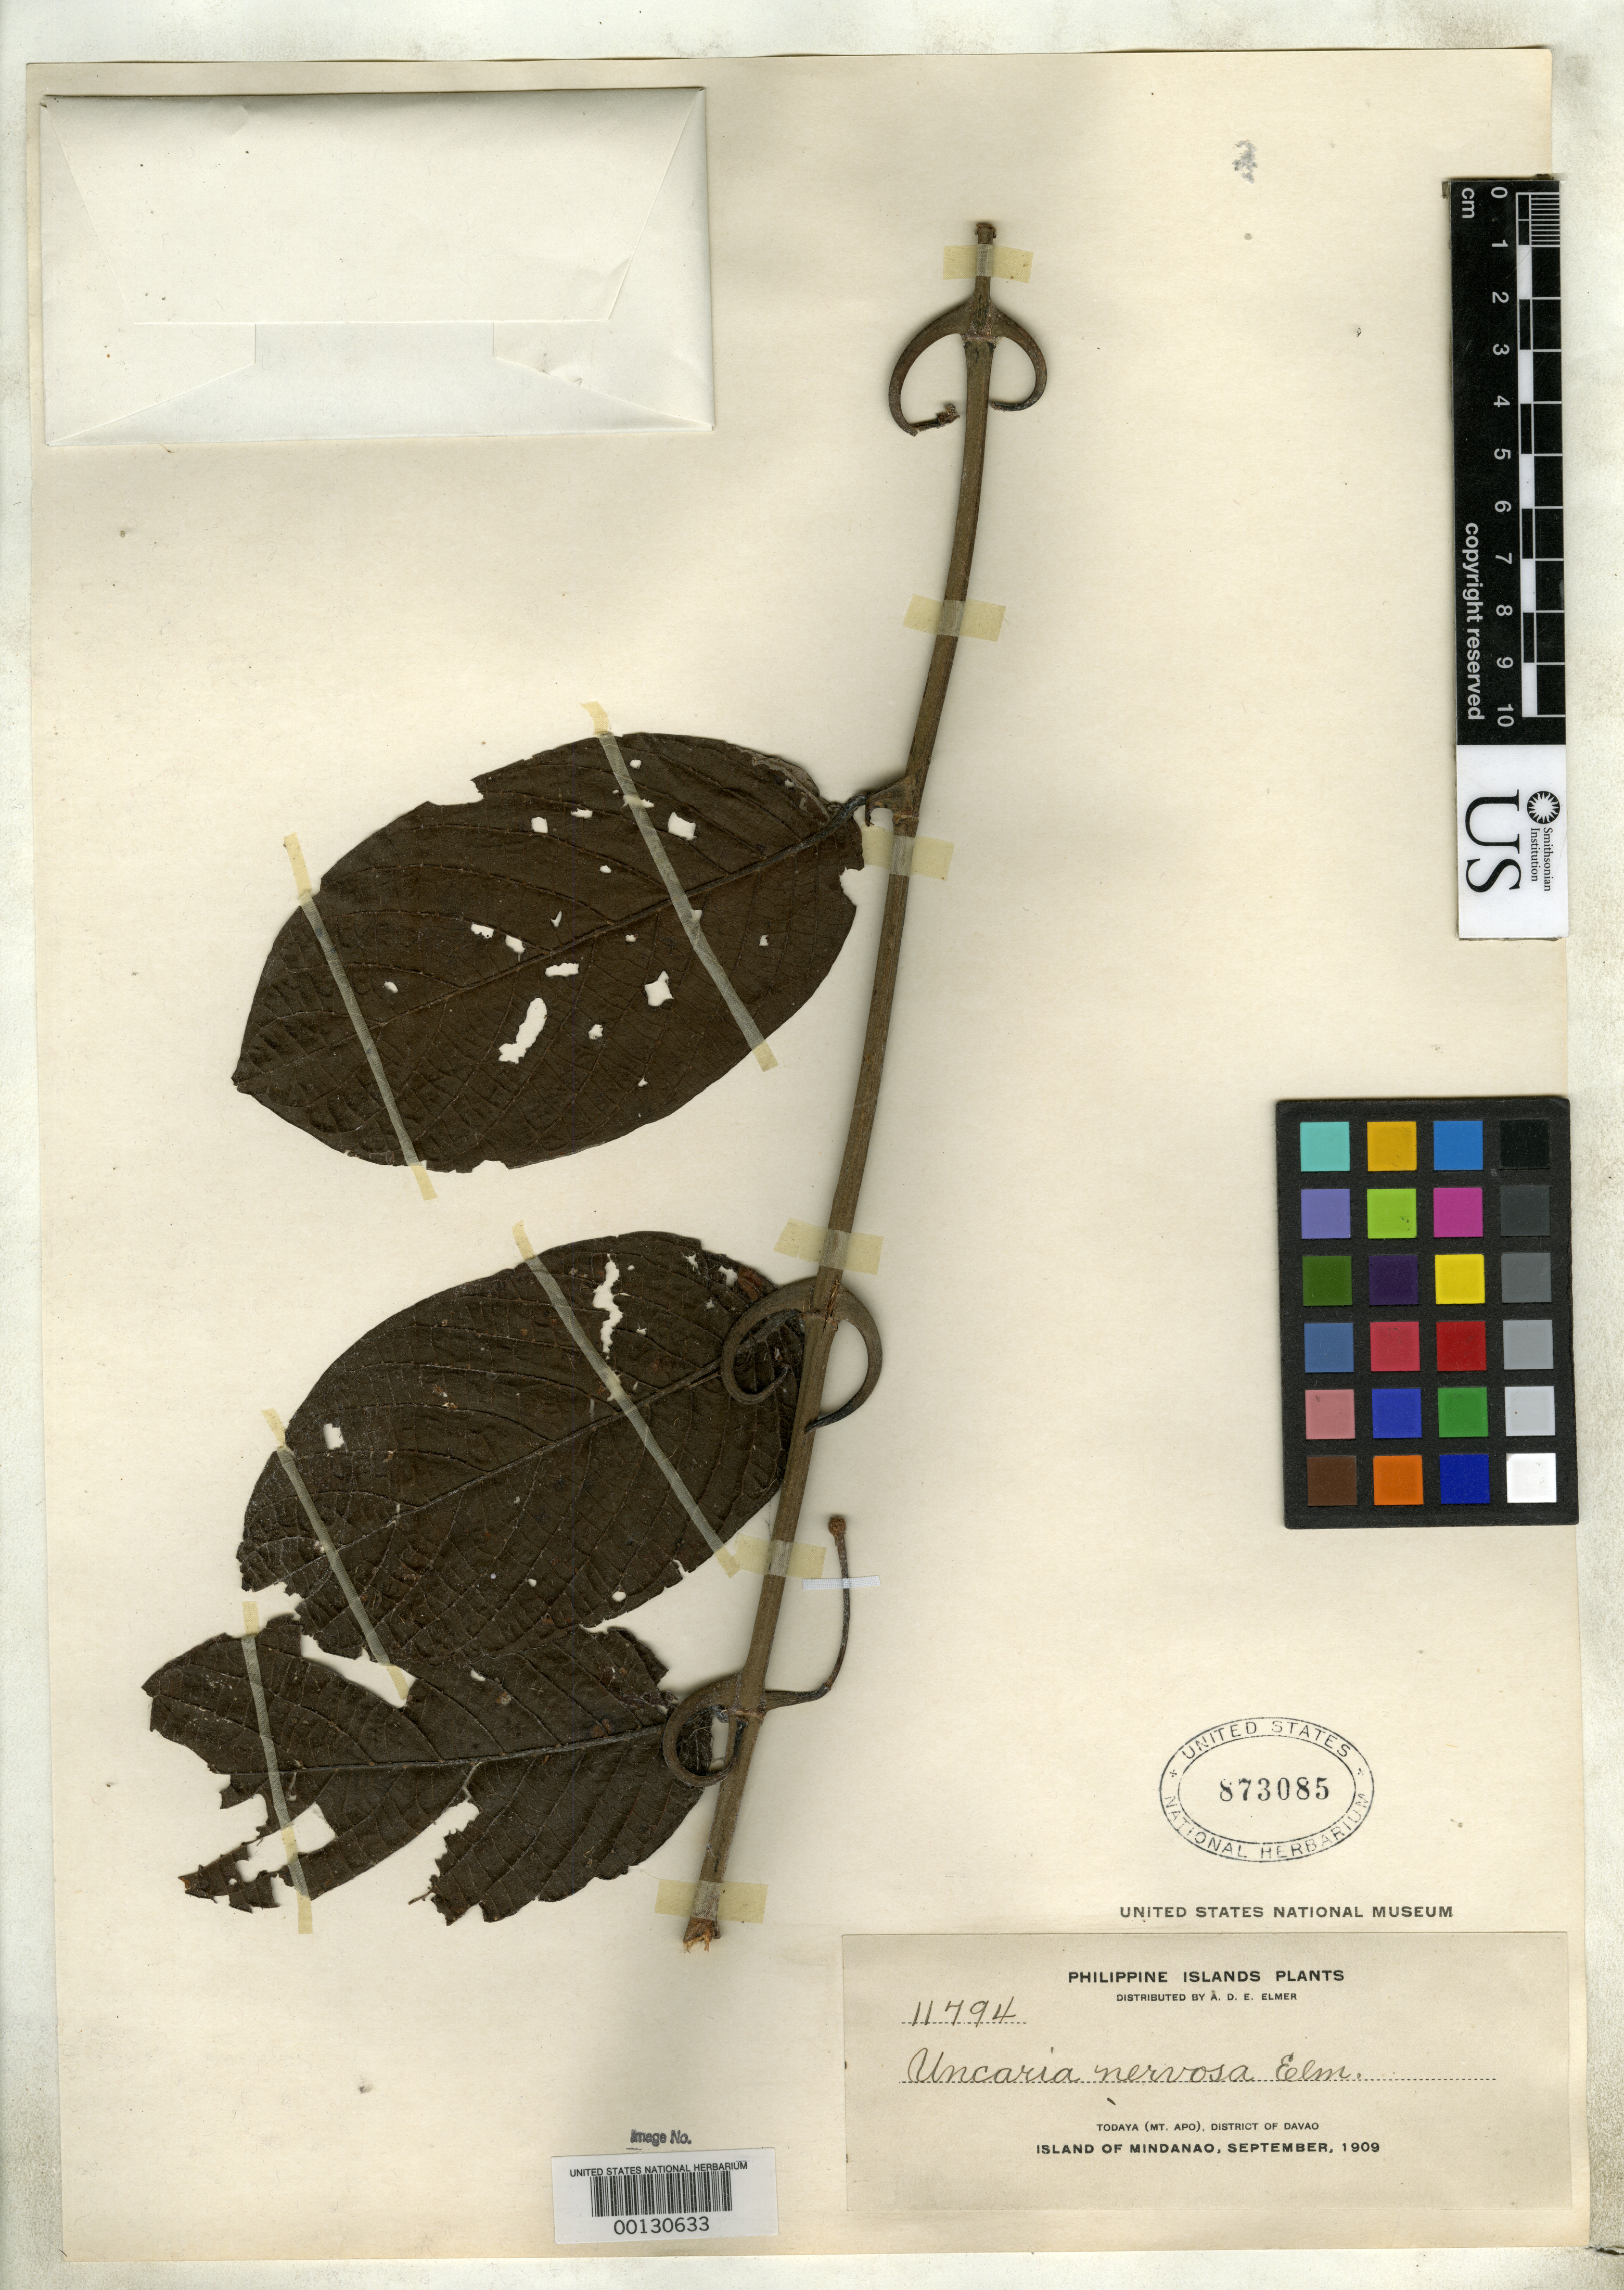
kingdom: Plantae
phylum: Tracheophyta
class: Magnoliopsida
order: Gentianales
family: Rubiaceae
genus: Uncaria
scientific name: Uncaria nervosa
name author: Elmer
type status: Isotype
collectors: A. D. E. Elmer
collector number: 11794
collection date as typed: Sep 1904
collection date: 1904-09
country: Philippines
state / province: Davao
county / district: Davao del Sur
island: Mindanao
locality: Todaya, Mt. Apo.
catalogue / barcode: US 873085